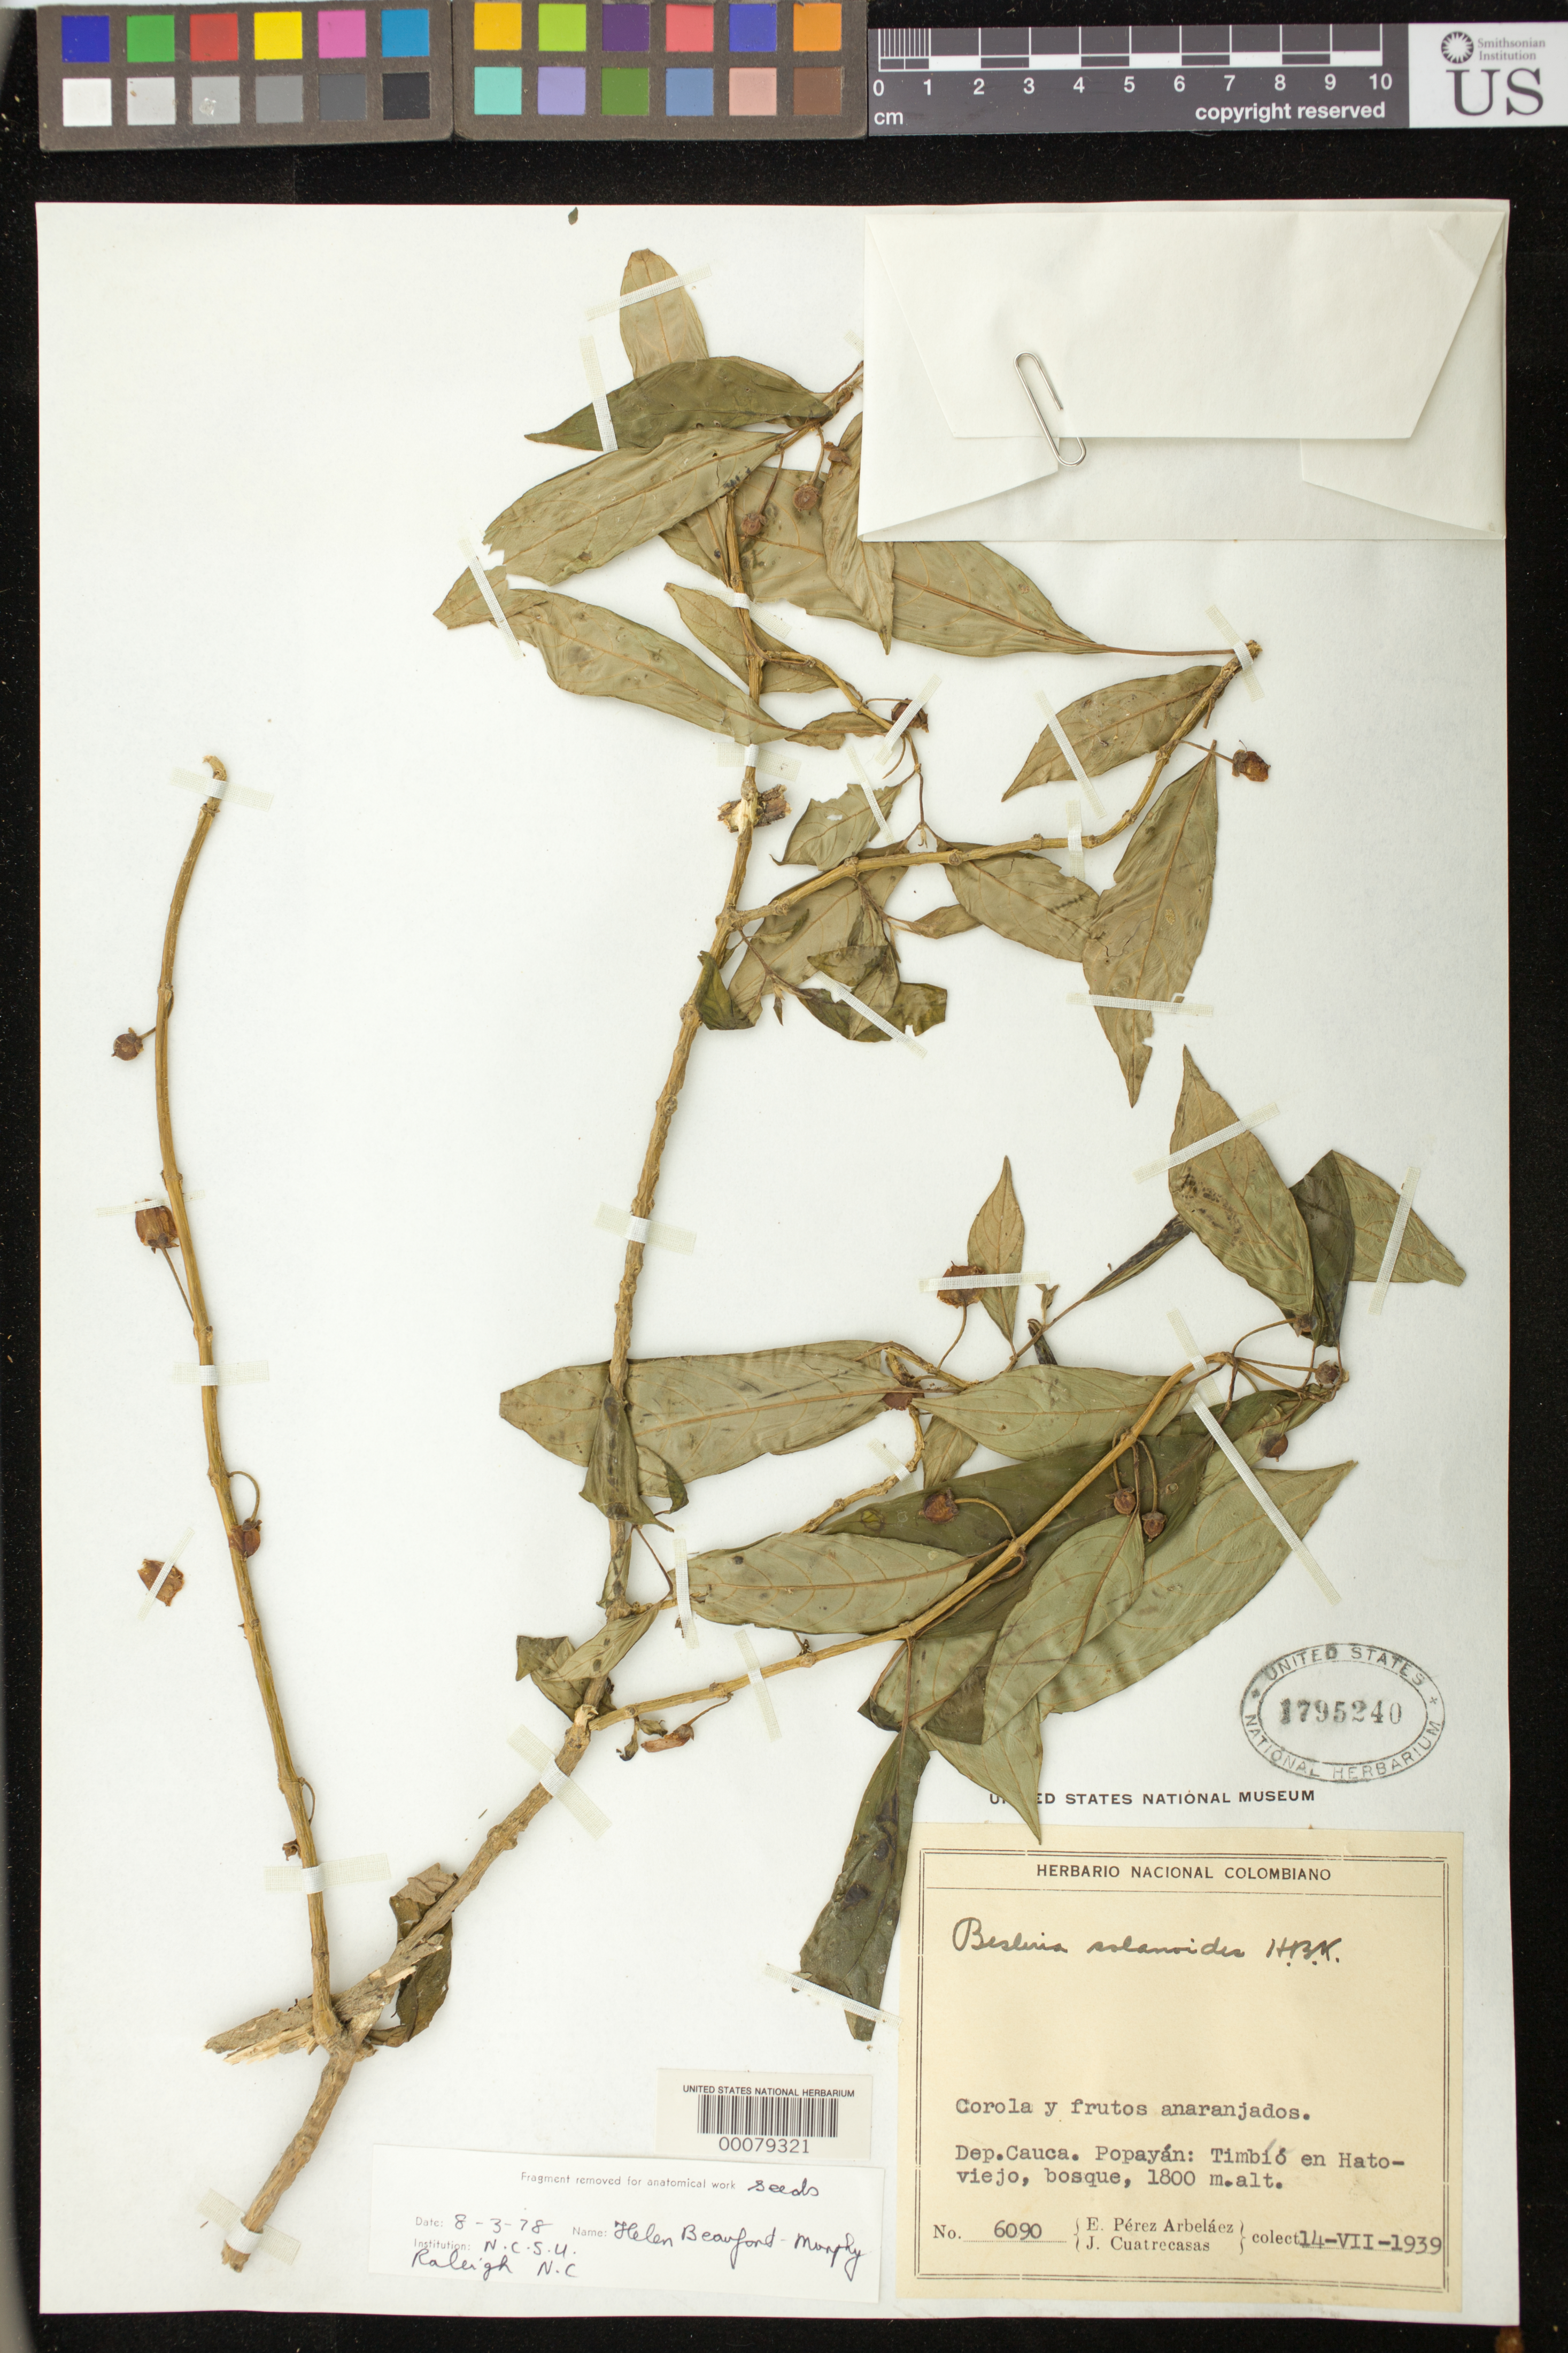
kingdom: Plantae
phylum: Tracheophyta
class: Magnoliopsida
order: Lamiales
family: Gesneriaceae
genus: Besleria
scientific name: Besleria solanoides var. solanoides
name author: Kunth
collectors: E. Pérez Arbeláez & J. Cuatrecasas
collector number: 6090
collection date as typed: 14 Jul 1939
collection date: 1939-07-14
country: Colombia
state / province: Cauca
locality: Popayan, Timbio in Hatoviejo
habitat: Forest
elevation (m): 1800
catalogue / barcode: US 1795240